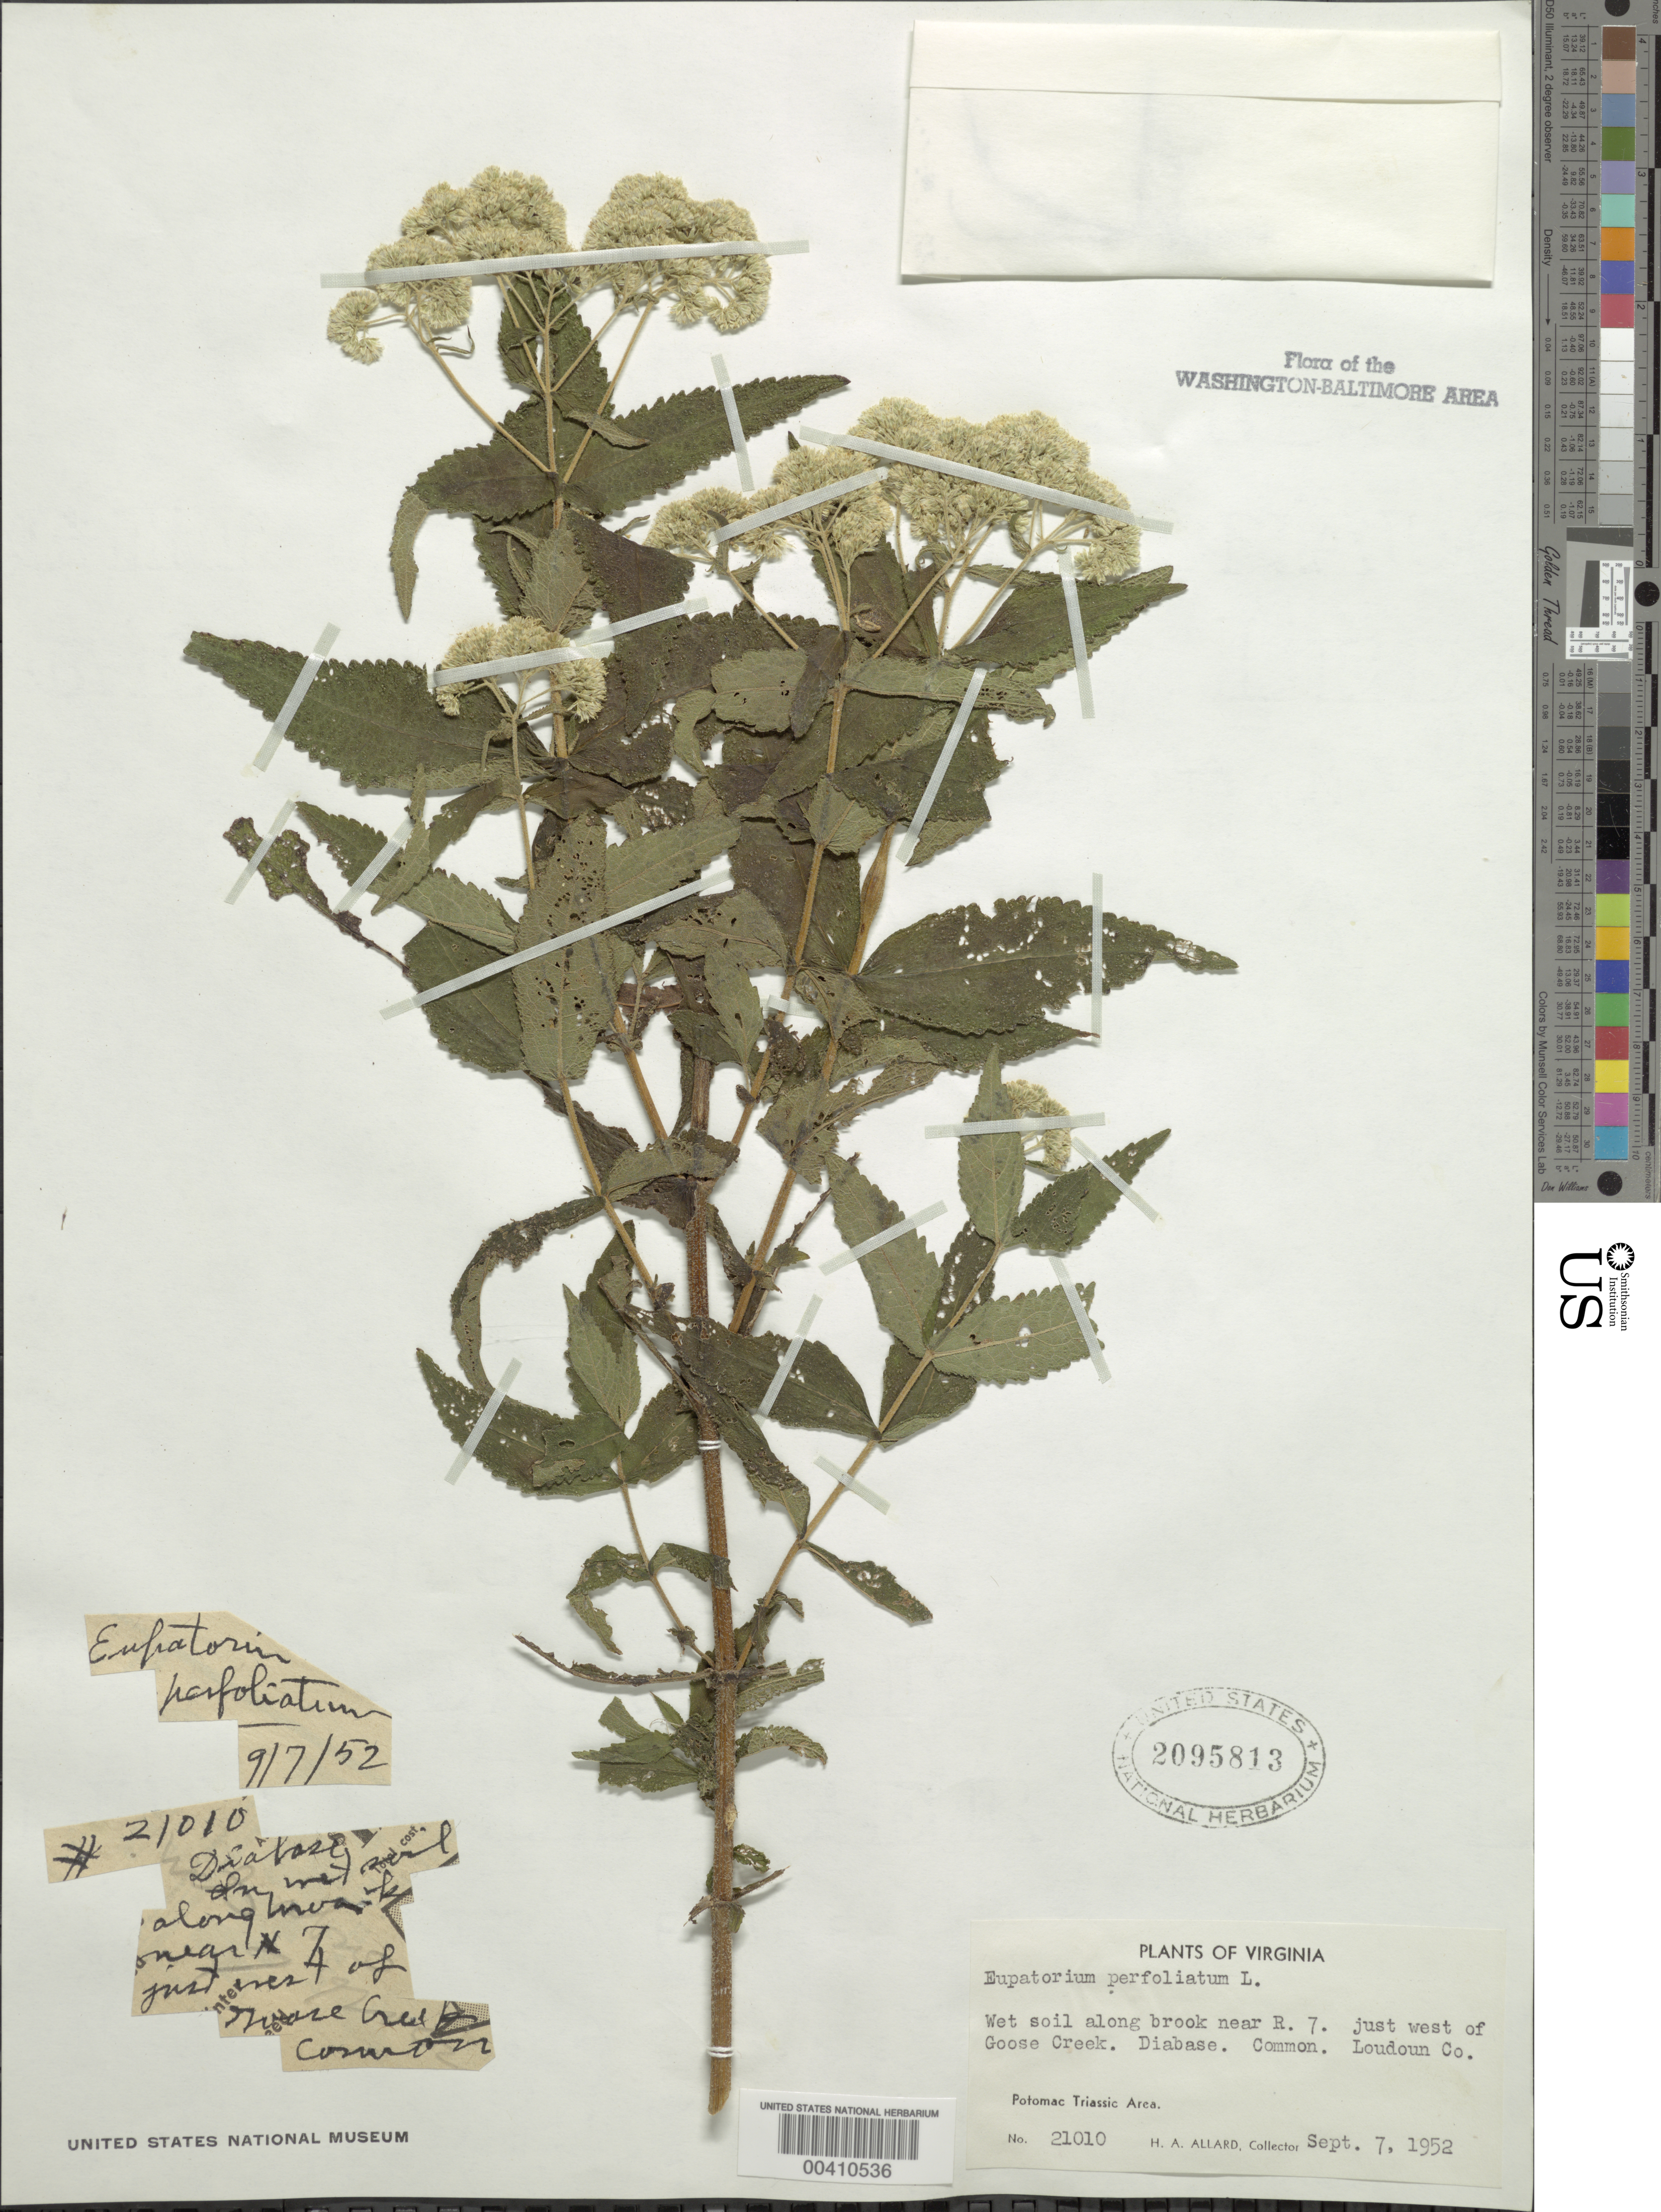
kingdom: Plantae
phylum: Tracheophyta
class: Magnoliopsida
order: Asterales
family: Asteraceae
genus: Eupatorium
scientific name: Eupatorium perfoliatum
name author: L.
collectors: H. A. Allard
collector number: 21010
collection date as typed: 07 Sep 1952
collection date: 1952-09-07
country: United States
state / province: Virginia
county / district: Loudoun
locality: W of Goose Creek near Rt. 7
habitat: Wet soil along brook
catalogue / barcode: US 2095813